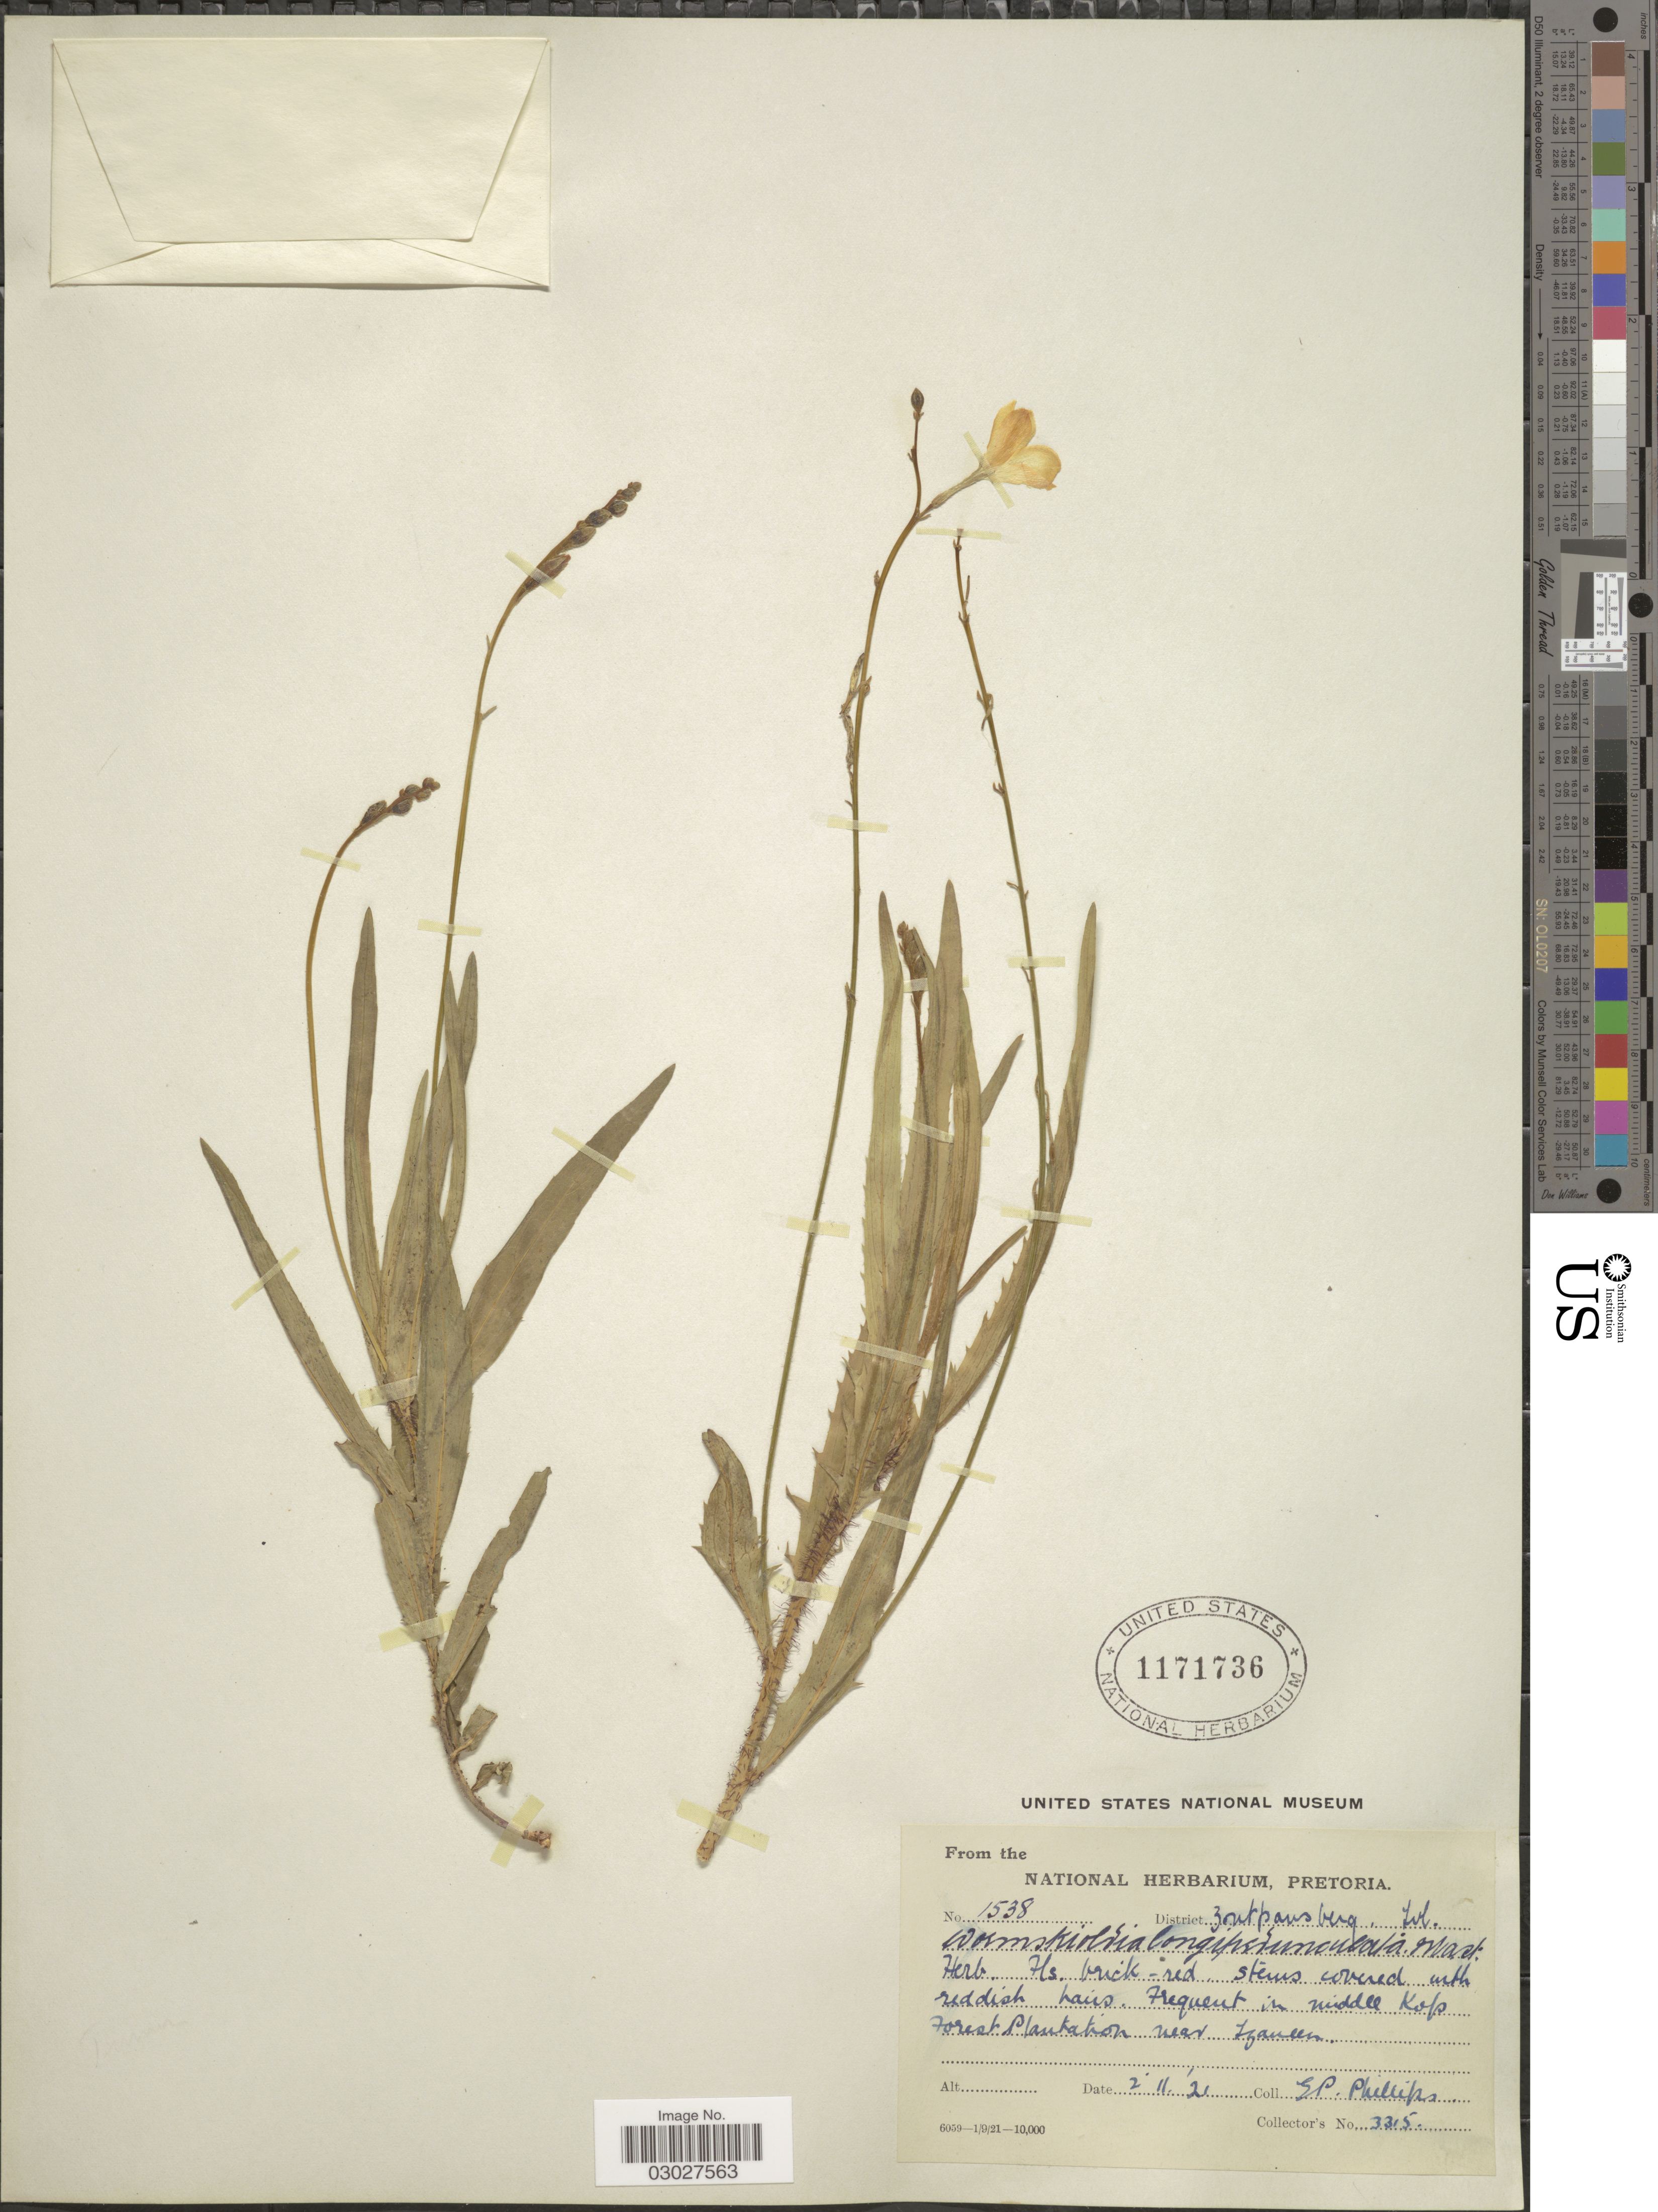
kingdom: Plantae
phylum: Tracheophyta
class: Magnoliopsida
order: Malpighiales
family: Turneraceae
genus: Tricliceras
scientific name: Tricliceras longepedunculatum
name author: (Mast.) R. Fern.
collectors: E. Phillips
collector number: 3315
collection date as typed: Transcribed d/m/y: 2/11/21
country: South Africa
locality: District Zoutpansberg, Tvl. In middle Kop Forest Plantation near Tzaneen.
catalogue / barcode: US 1171736